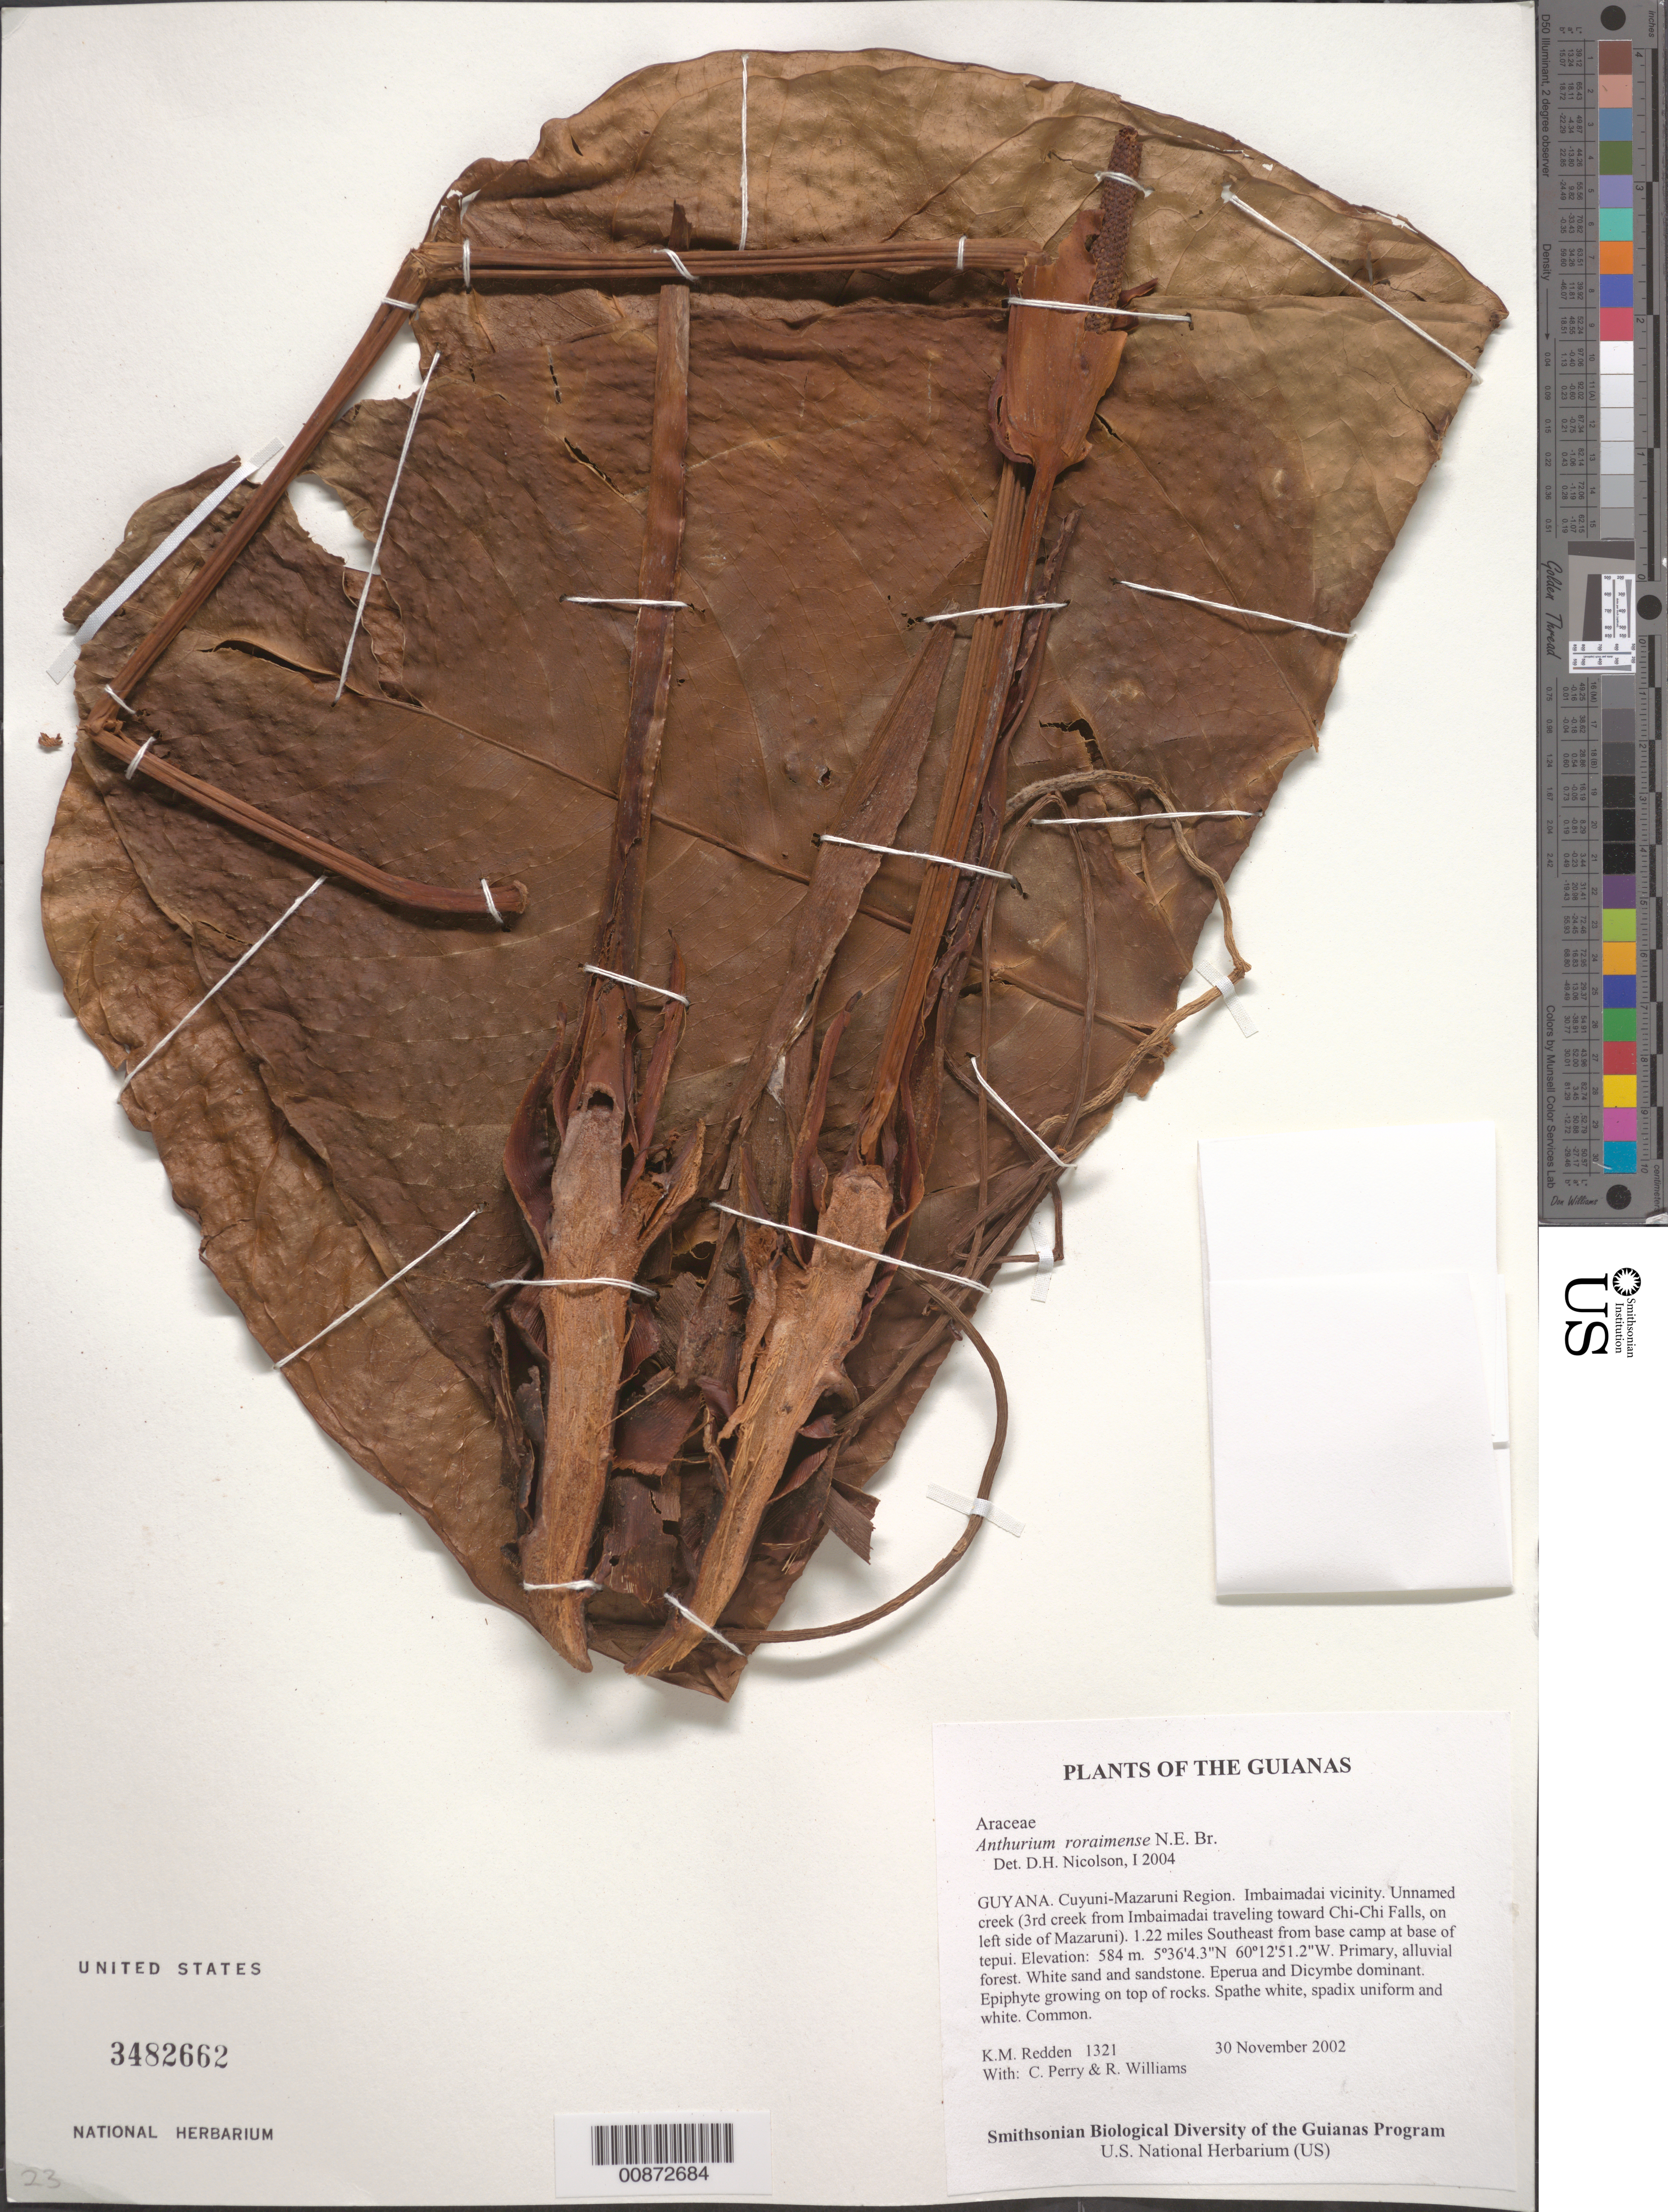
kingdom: Plantae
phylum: Tracheophyta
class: Liliopsida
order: Alismatales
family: Araceae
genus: Anthurium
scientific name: Anthurium roraimense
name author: N.E. Br. in Thurn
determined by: Nicolson, Dan H.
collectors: K. M. Redden, C. Perry & R. Williams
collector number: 1321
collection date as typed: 30 November 2002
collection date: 2002-11-30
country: Guyana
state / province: Cuyuni-Mazaruni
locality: Imbaimadai vicinity. Unnamed creek (3rd creek from Imbaimadai traveling toward Chi-Chi Falls, on left side of Mazaruni). 1.22 miles Southeast from base camp at base of tepui.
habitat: Primary, alluvial forest. White sand and sandstone. Eperua and Dicymbe dominant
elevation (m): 584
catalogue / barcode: US 3482662